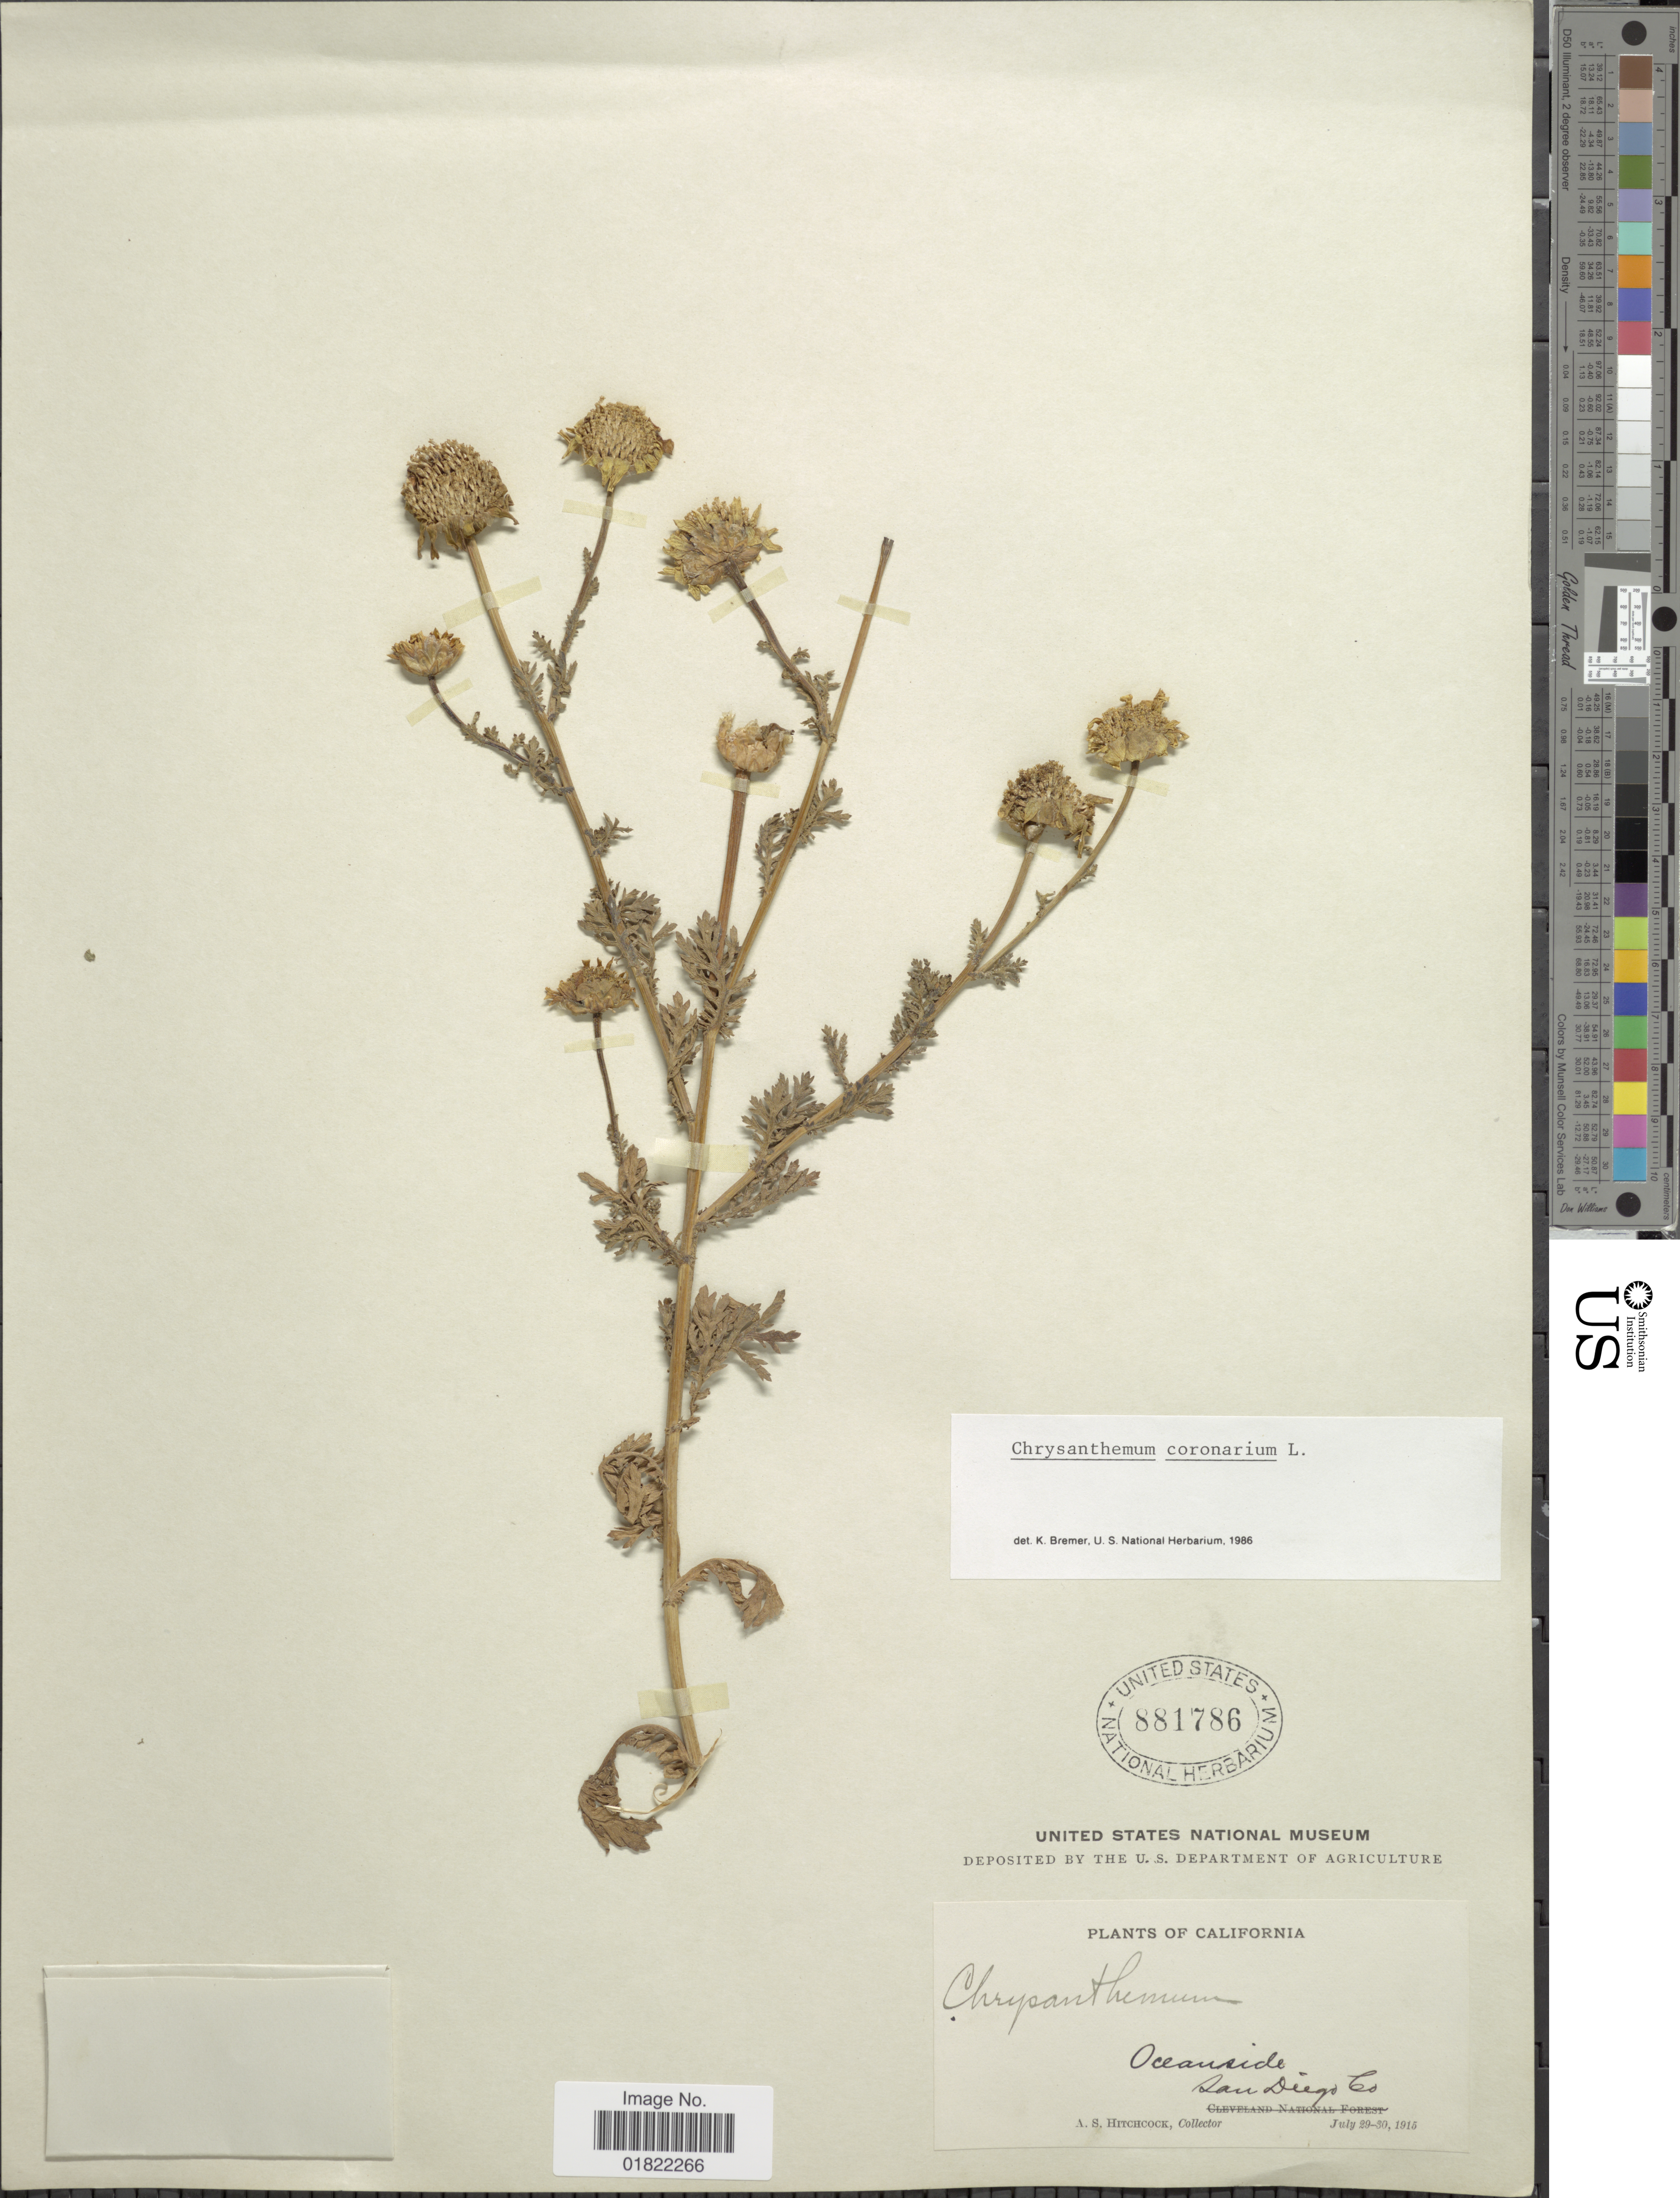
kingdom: Plantae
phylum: Tracheophyta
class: Magnoliopsida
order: Asterales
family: Asteraceae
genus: Chrysanthemum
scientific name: Chrysanthemum coronarium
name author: L.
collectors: A. S. Hitchcock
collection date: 1915-07-29/1915-07-30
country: United States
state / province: California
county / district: San Diego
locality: Oceanside, San Diego Co.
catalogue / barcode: US 881786